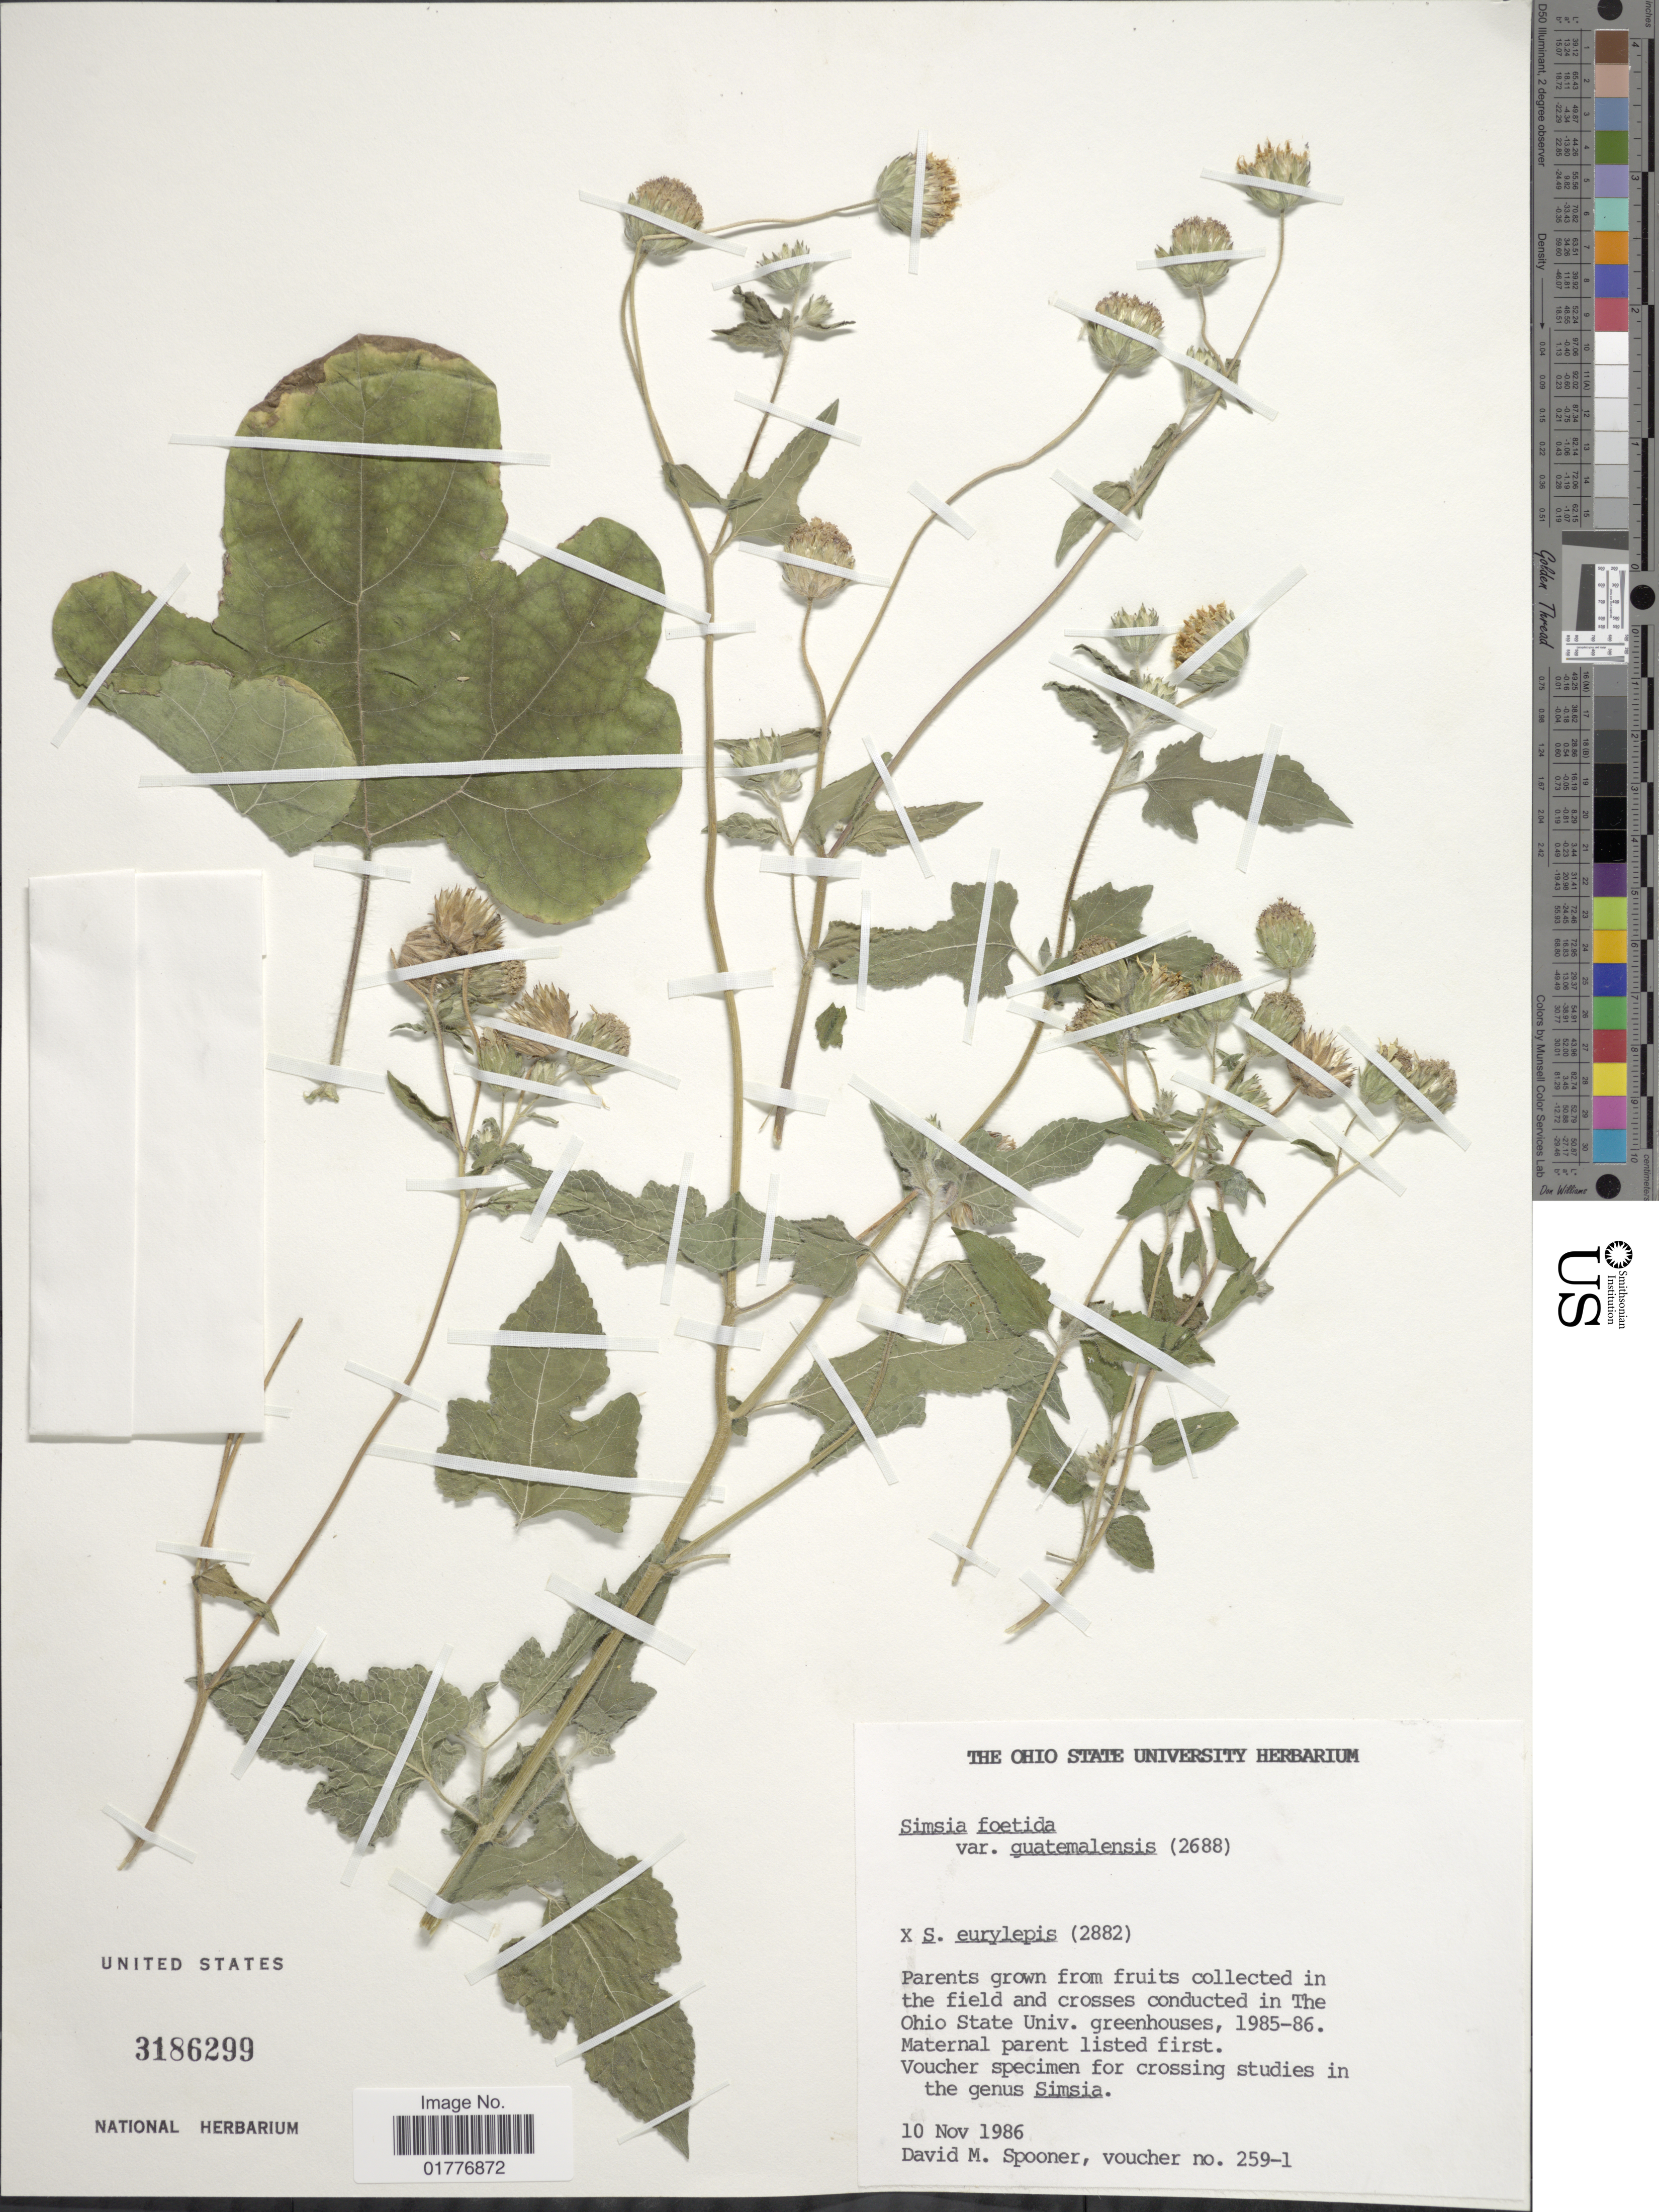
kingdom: Plantae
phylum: Tracheophyta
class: Magnoliopsida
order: Asterales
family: Asteraceae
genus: Simsia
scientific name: Simsia foetida var. foetida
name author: (Cav.) S.F. Blake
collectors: D. Spooner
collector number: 259-1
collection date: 1986-11-10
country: United States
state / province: Ohio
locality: In the field and crosses conducted in the Ohio State Univ. greenhouses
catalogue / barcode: US 3186299